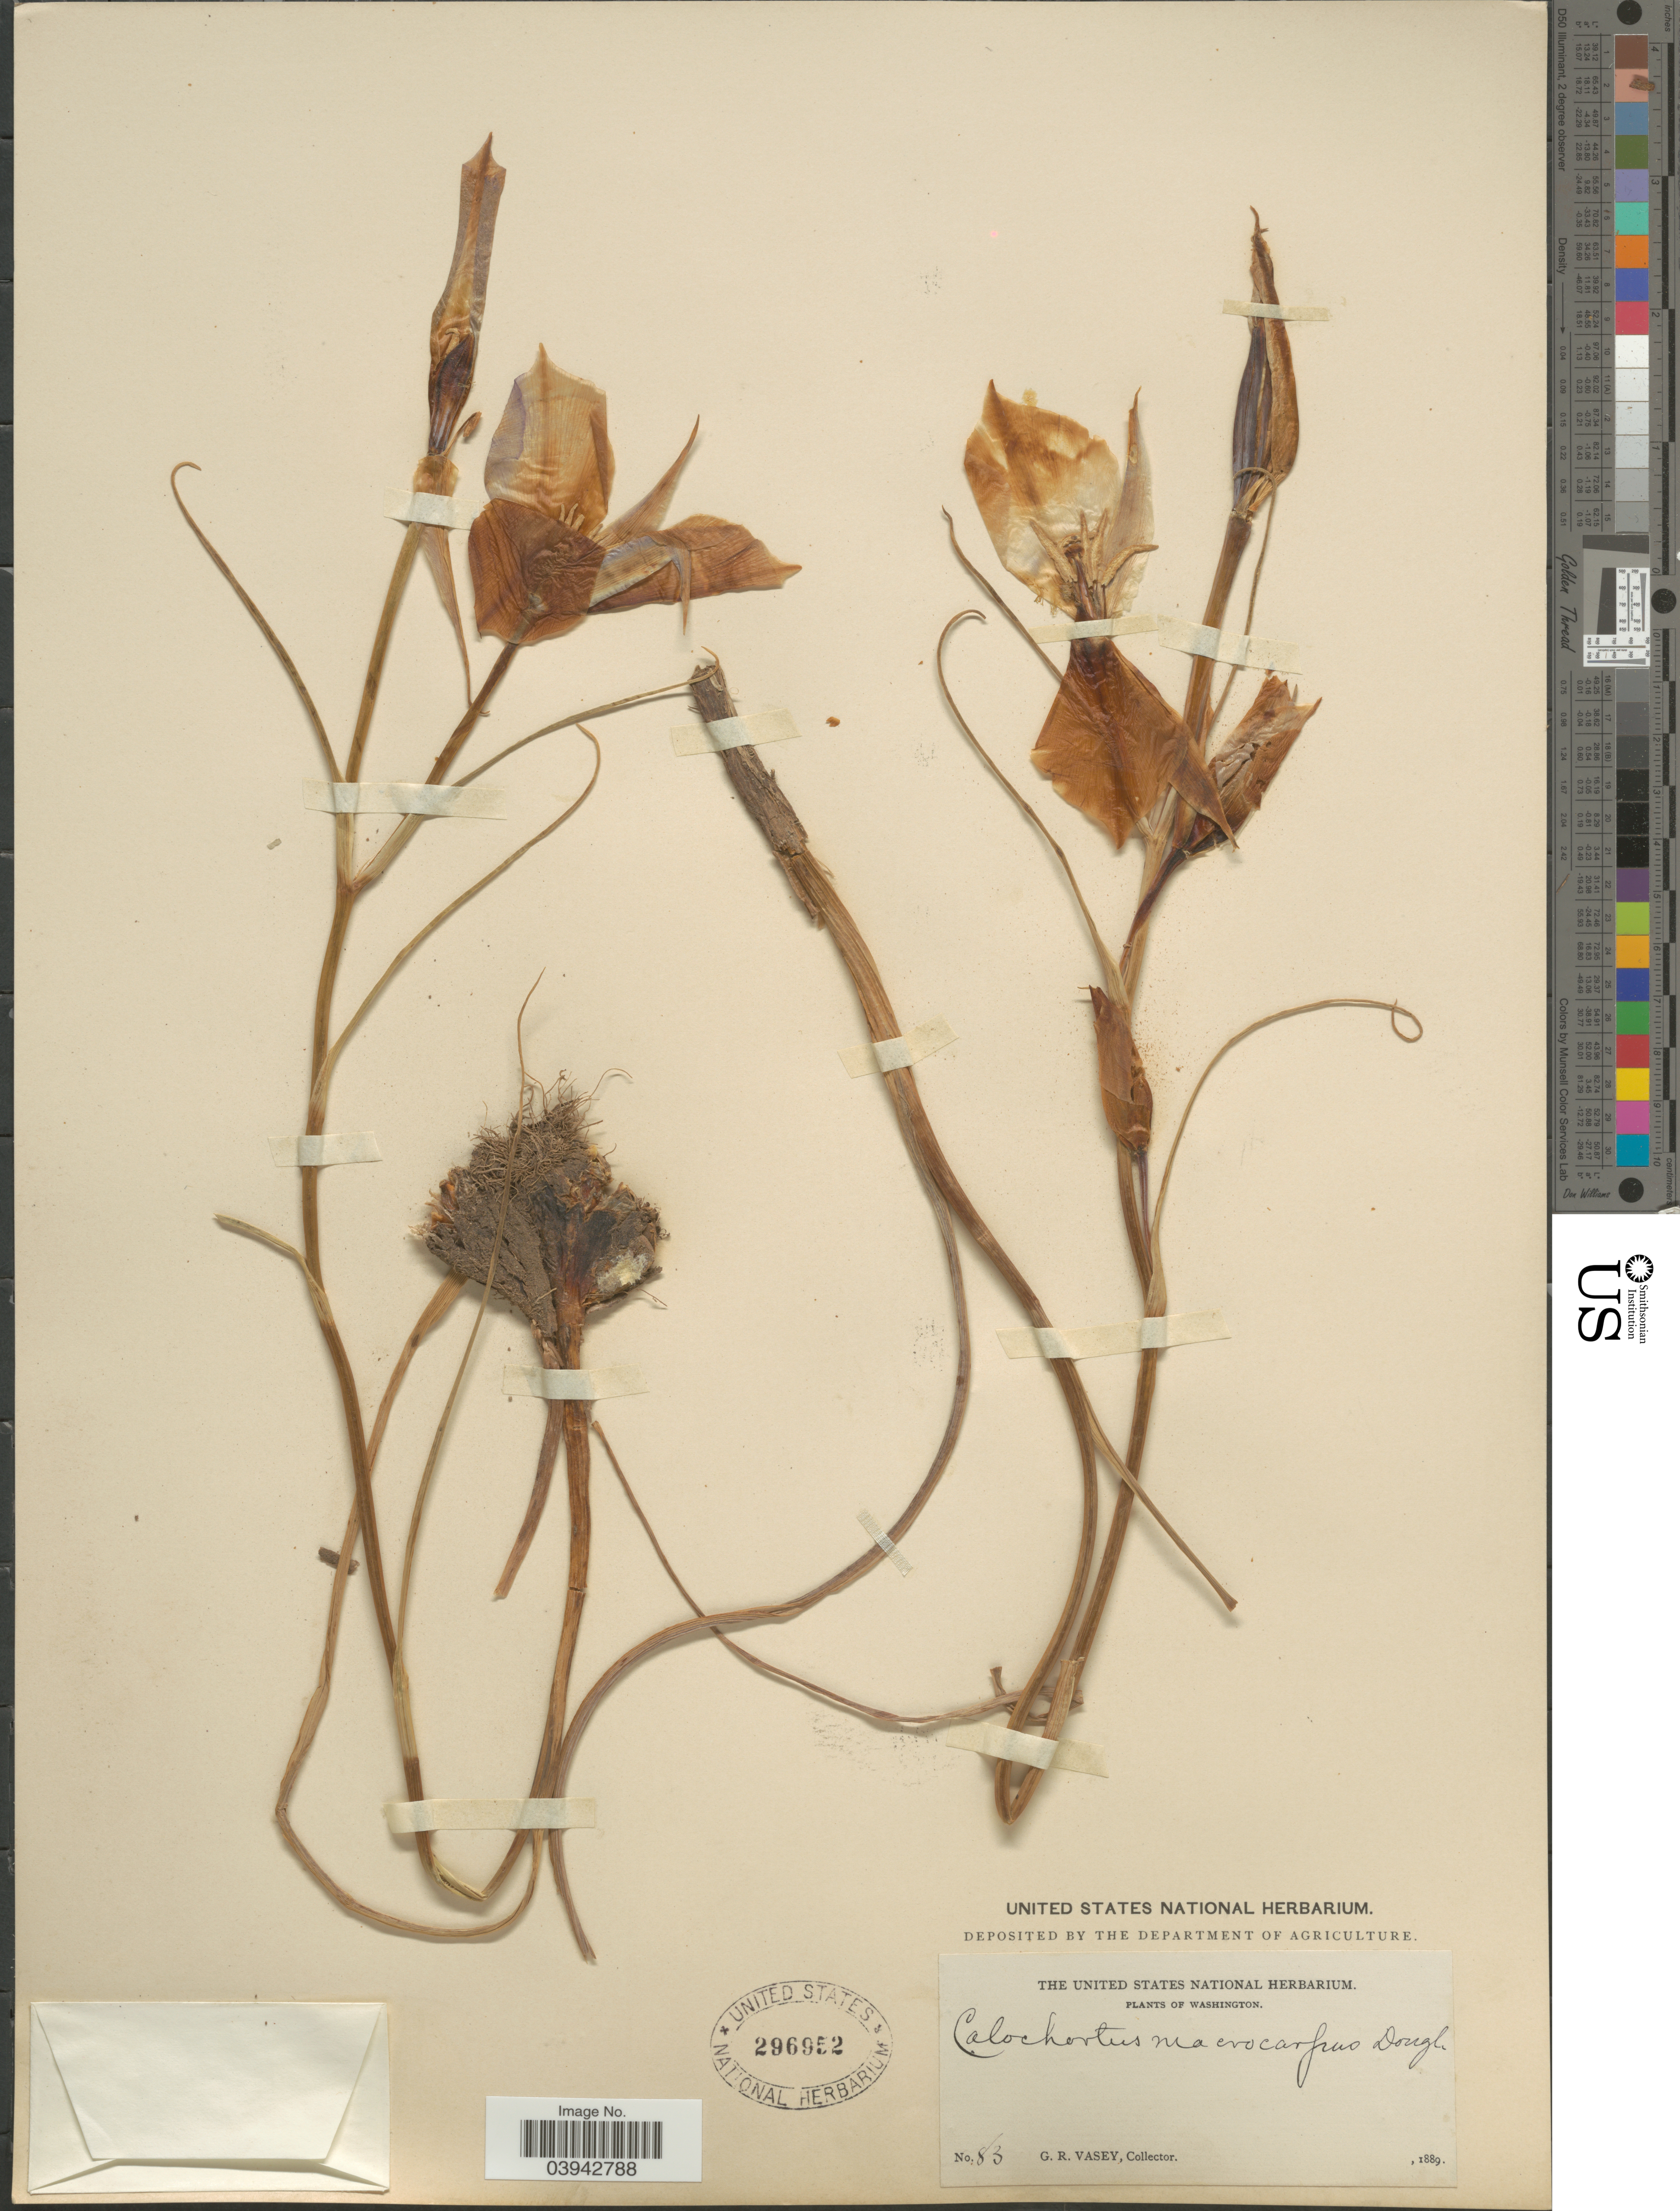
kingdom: Plantae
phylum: Tracheophyta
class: Liliopsida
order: Liliales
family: Liliaceae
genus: Calochortus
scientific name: Calochortus macrocarpus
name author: Douglas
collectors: G. R. Vasey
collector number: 83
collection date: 1889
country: United States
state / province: Washington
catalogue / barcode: US 296952